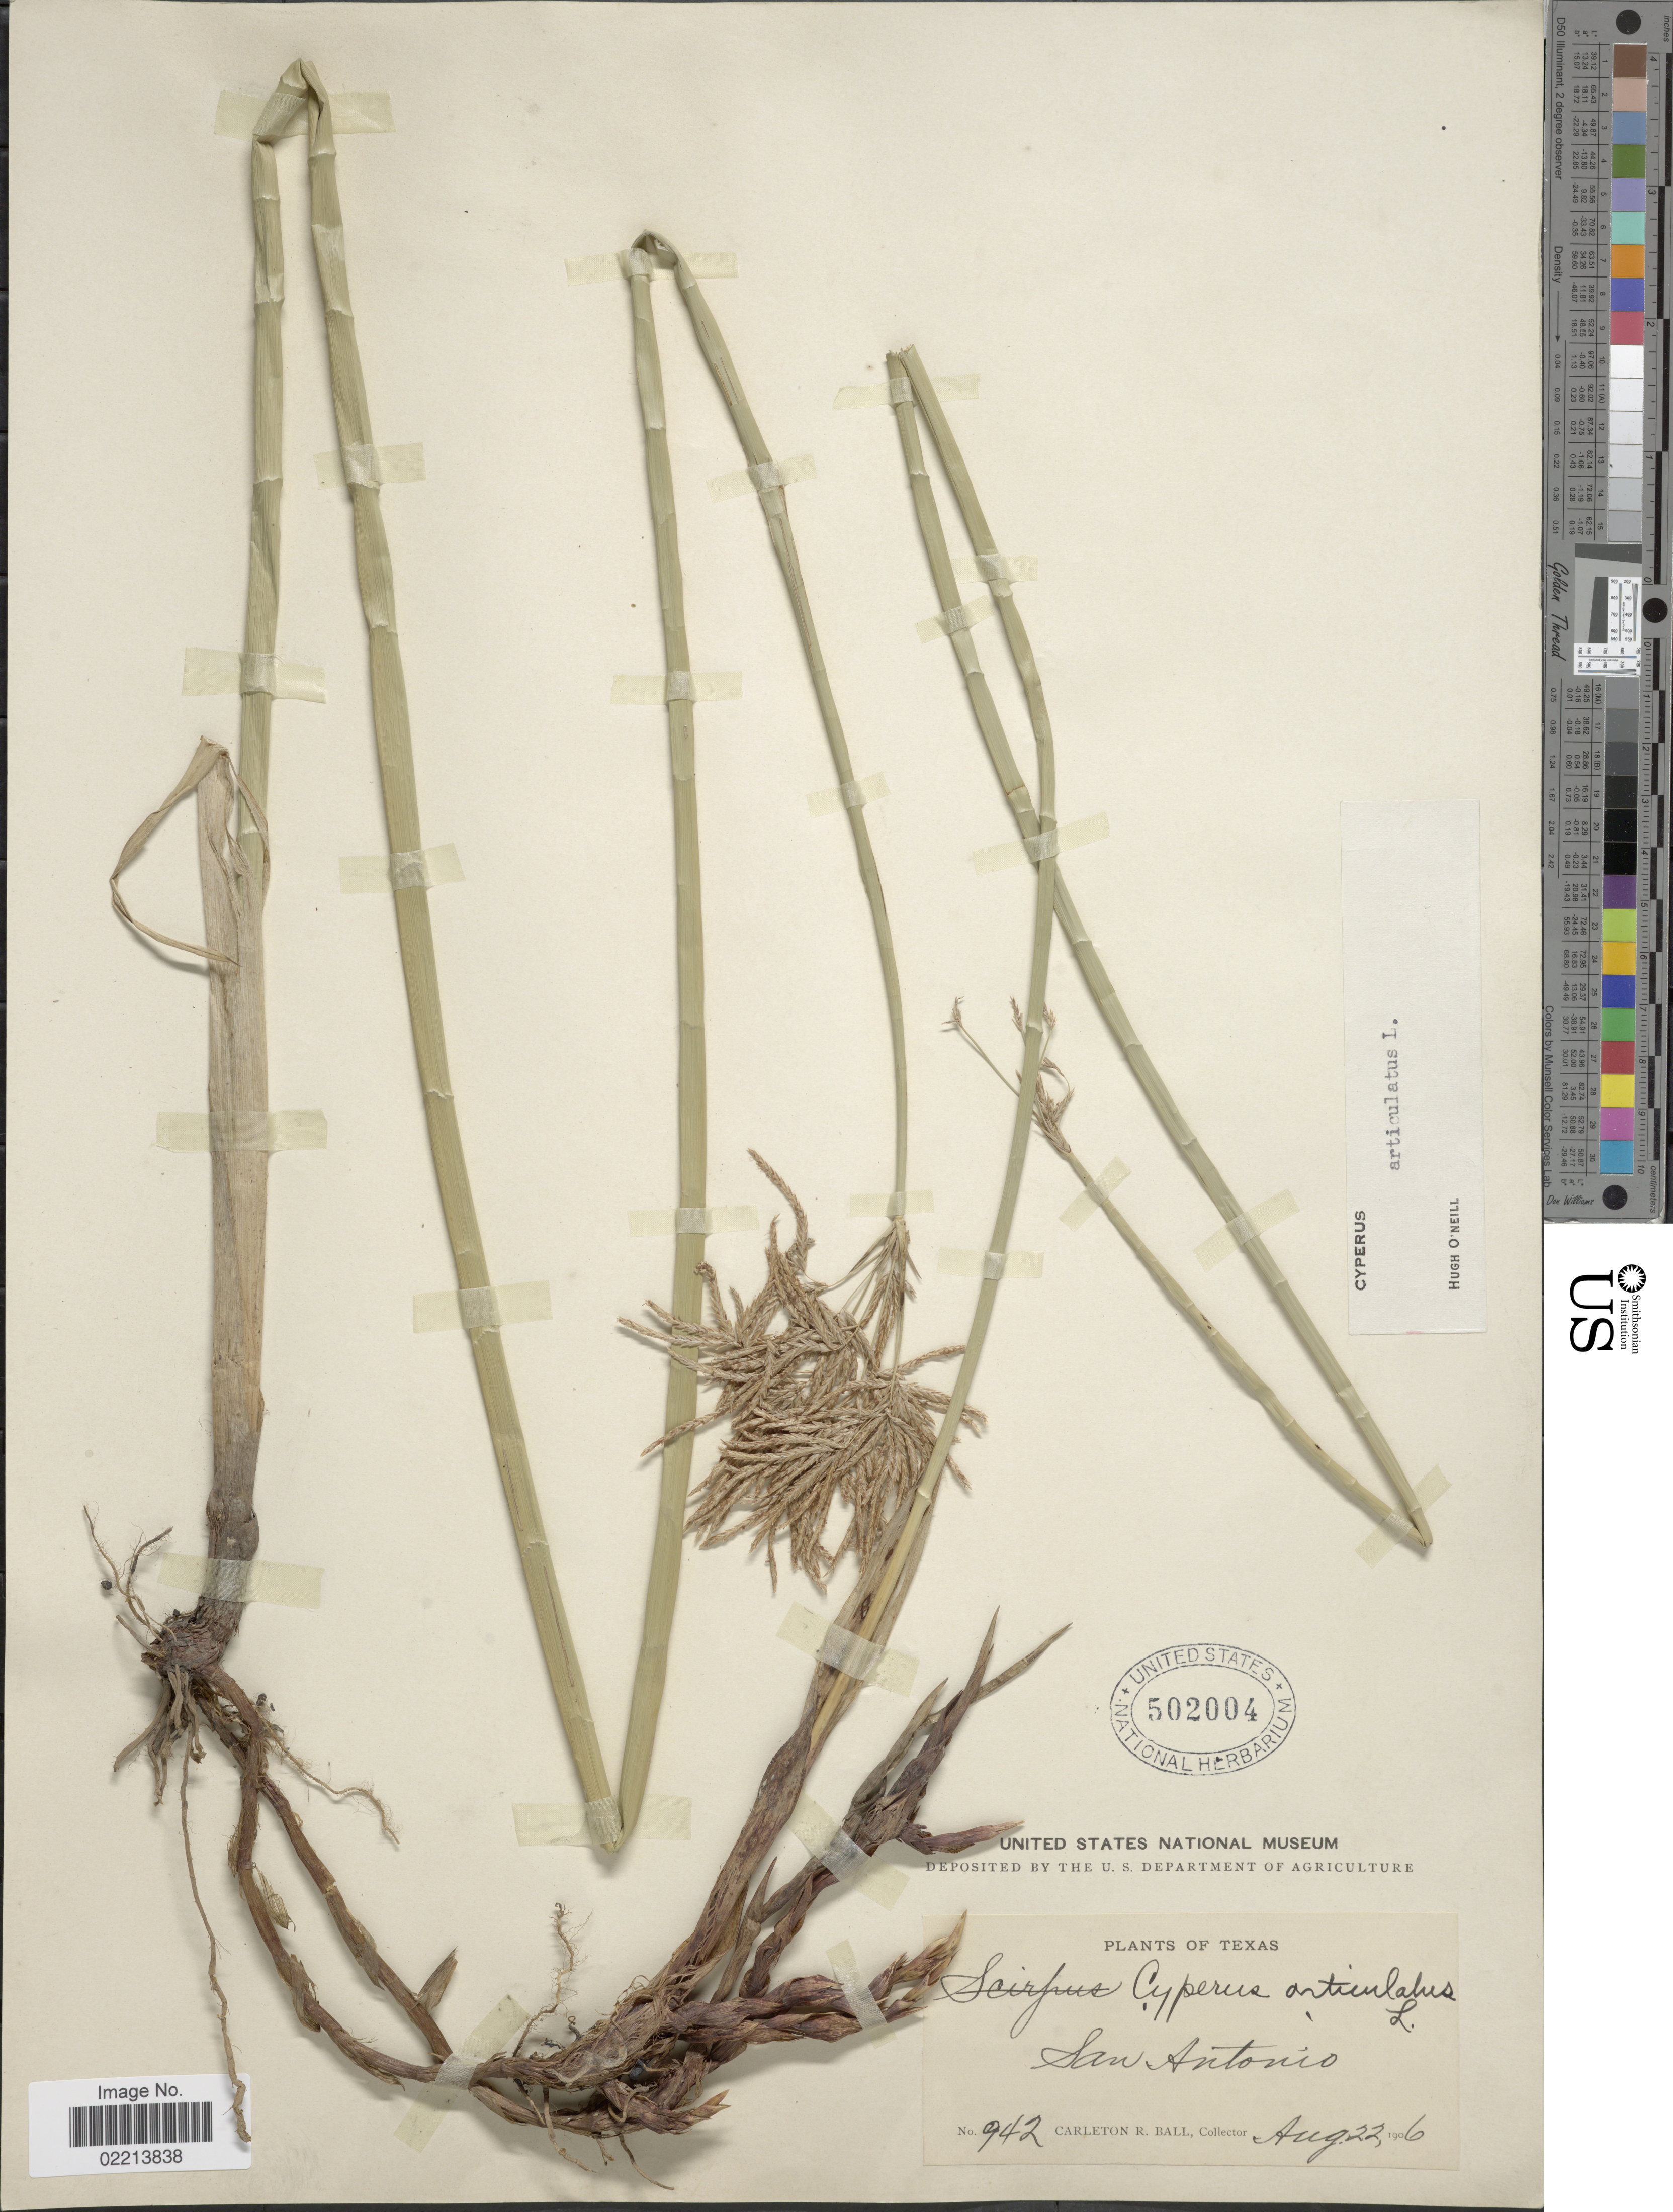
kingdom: Plantae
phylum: Tracheophyta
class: Liliopsida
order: Poales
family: Cyperaceae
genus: Cyperus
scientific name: Cyperus articulatus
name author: L.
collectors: C. R. Ball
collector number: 942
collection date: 1906-08-22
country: United States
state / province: Texas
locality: San Antonio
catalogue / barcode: US 502004